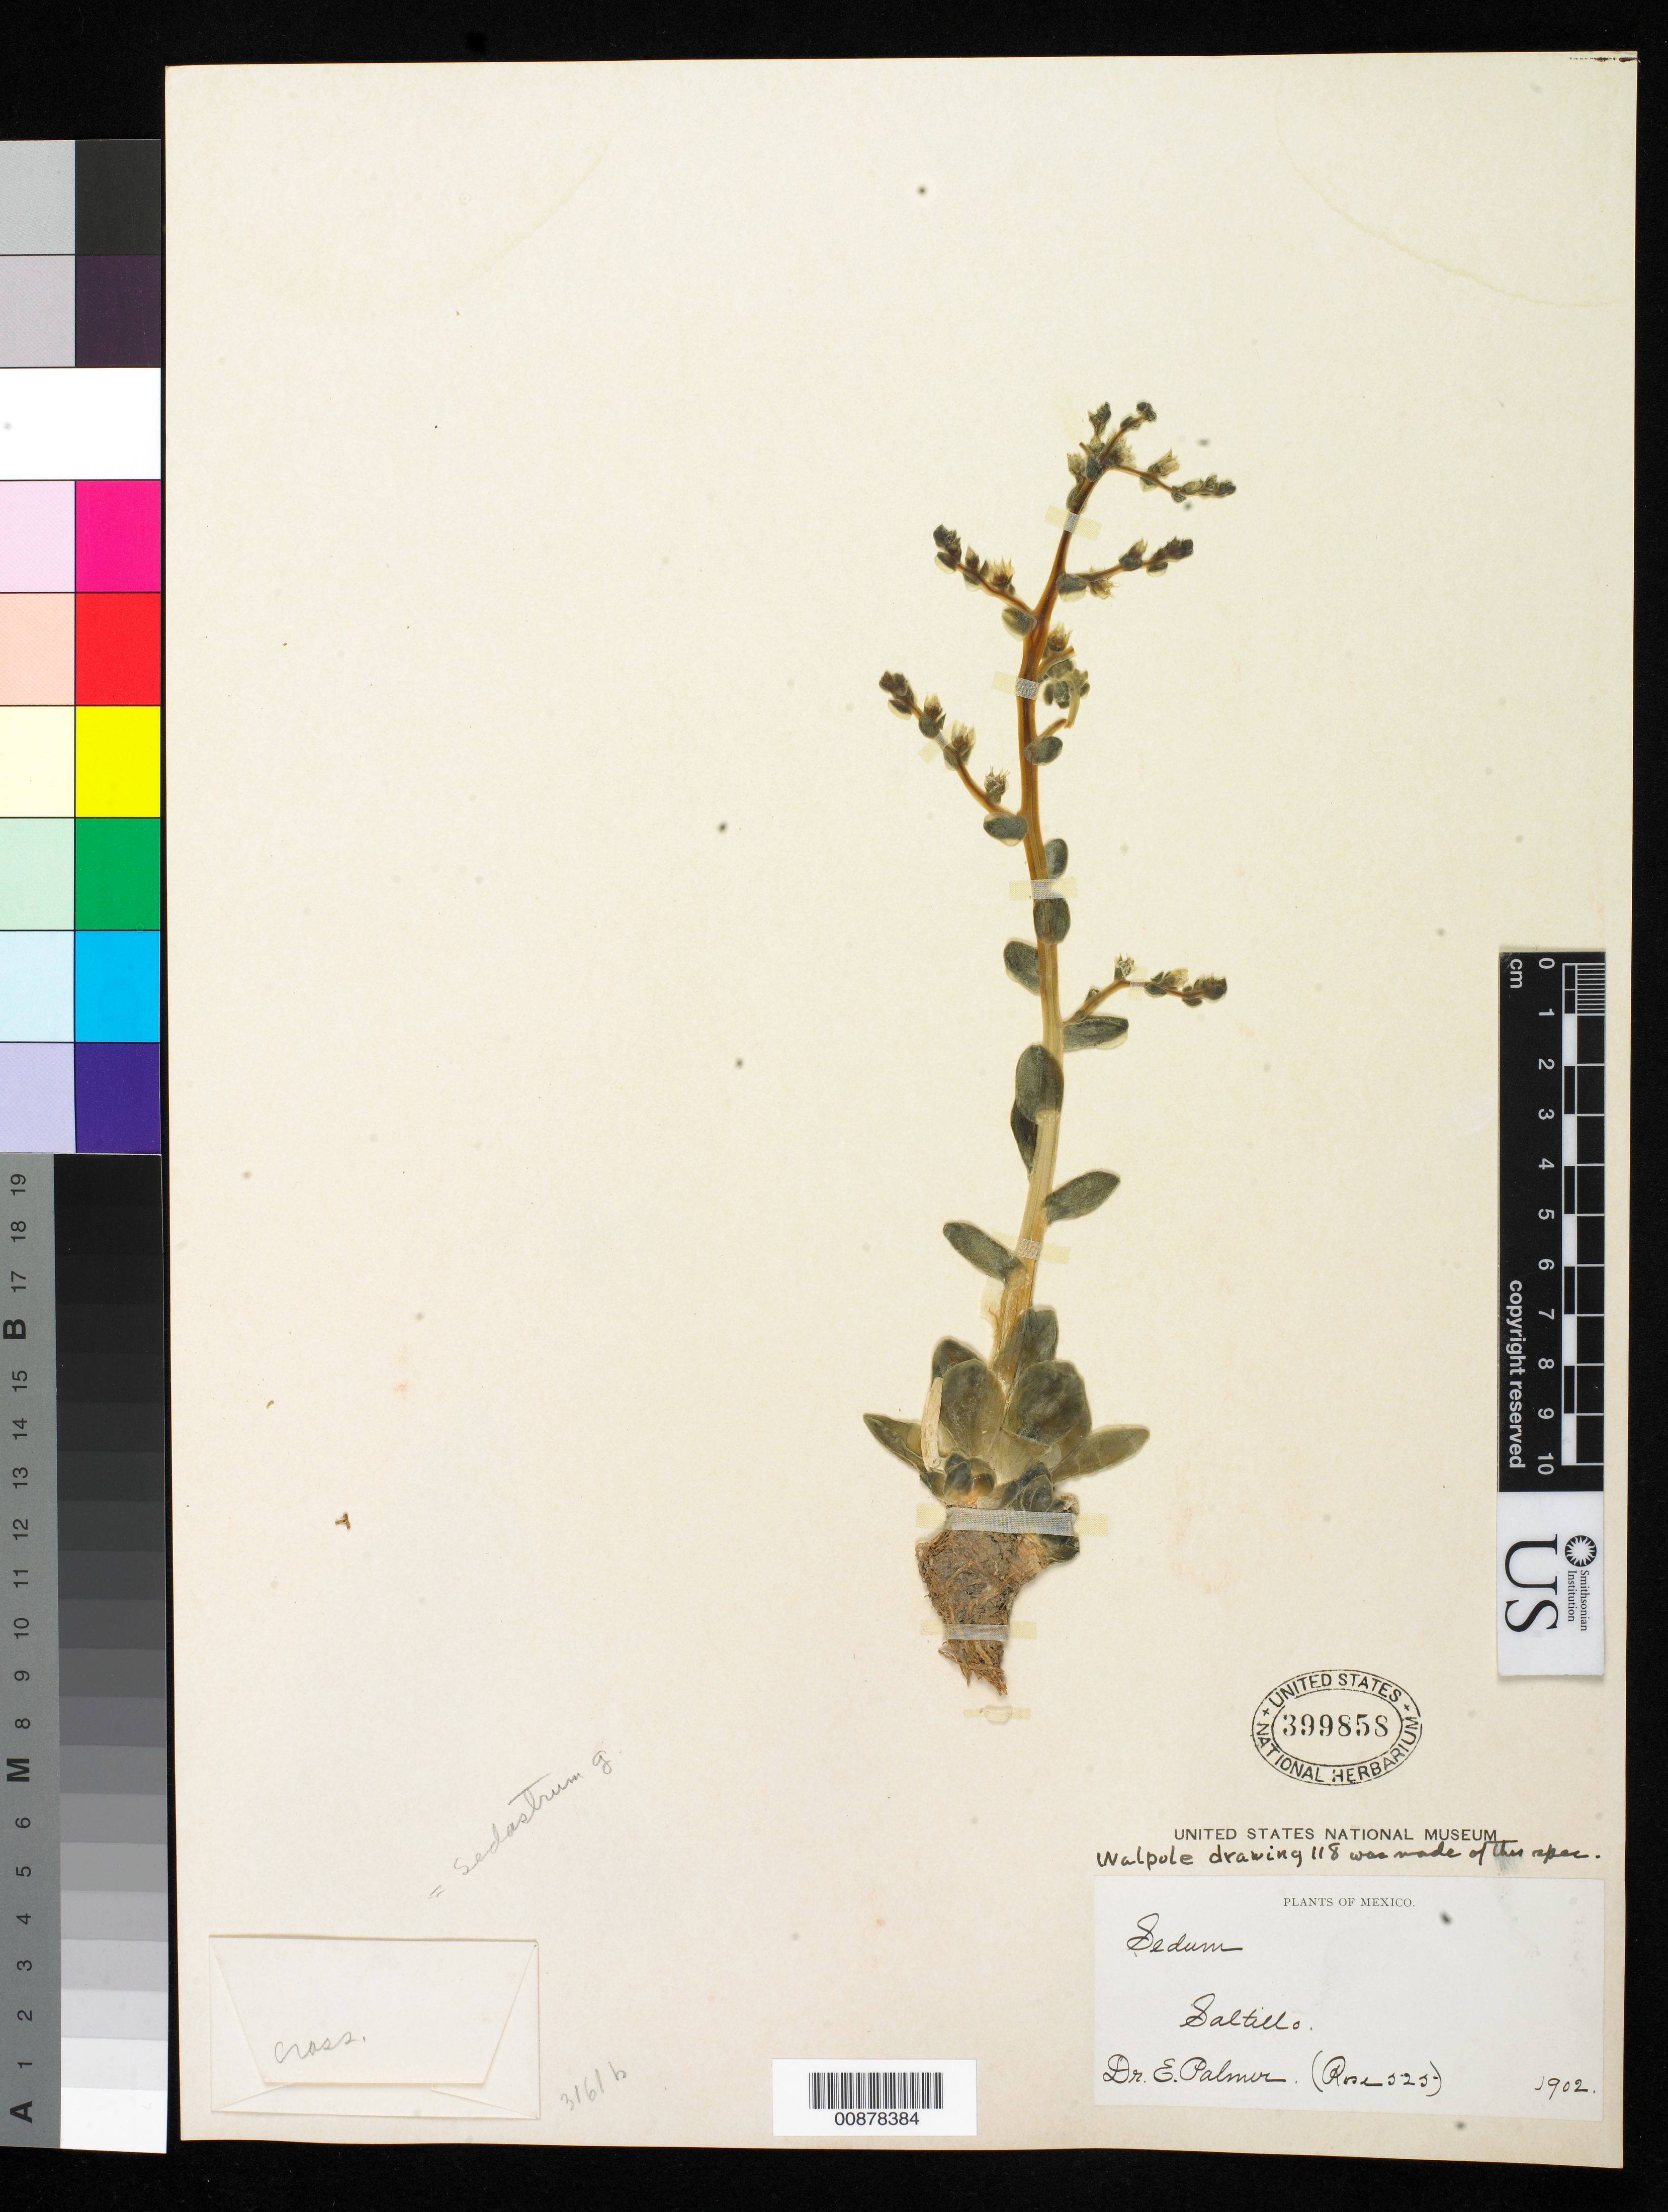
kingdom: Plantae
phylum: Tracheophyta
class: Magnoliopsida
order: Saxifragales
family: Crassulaceae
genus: Sedum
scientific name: Sedum sp.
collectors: E. Palmer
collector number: (Rose 525)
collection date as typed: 1902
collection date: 1902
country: Mexico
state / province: Coahuila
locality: Saltillo, Coahuila.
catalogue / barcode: US 399858